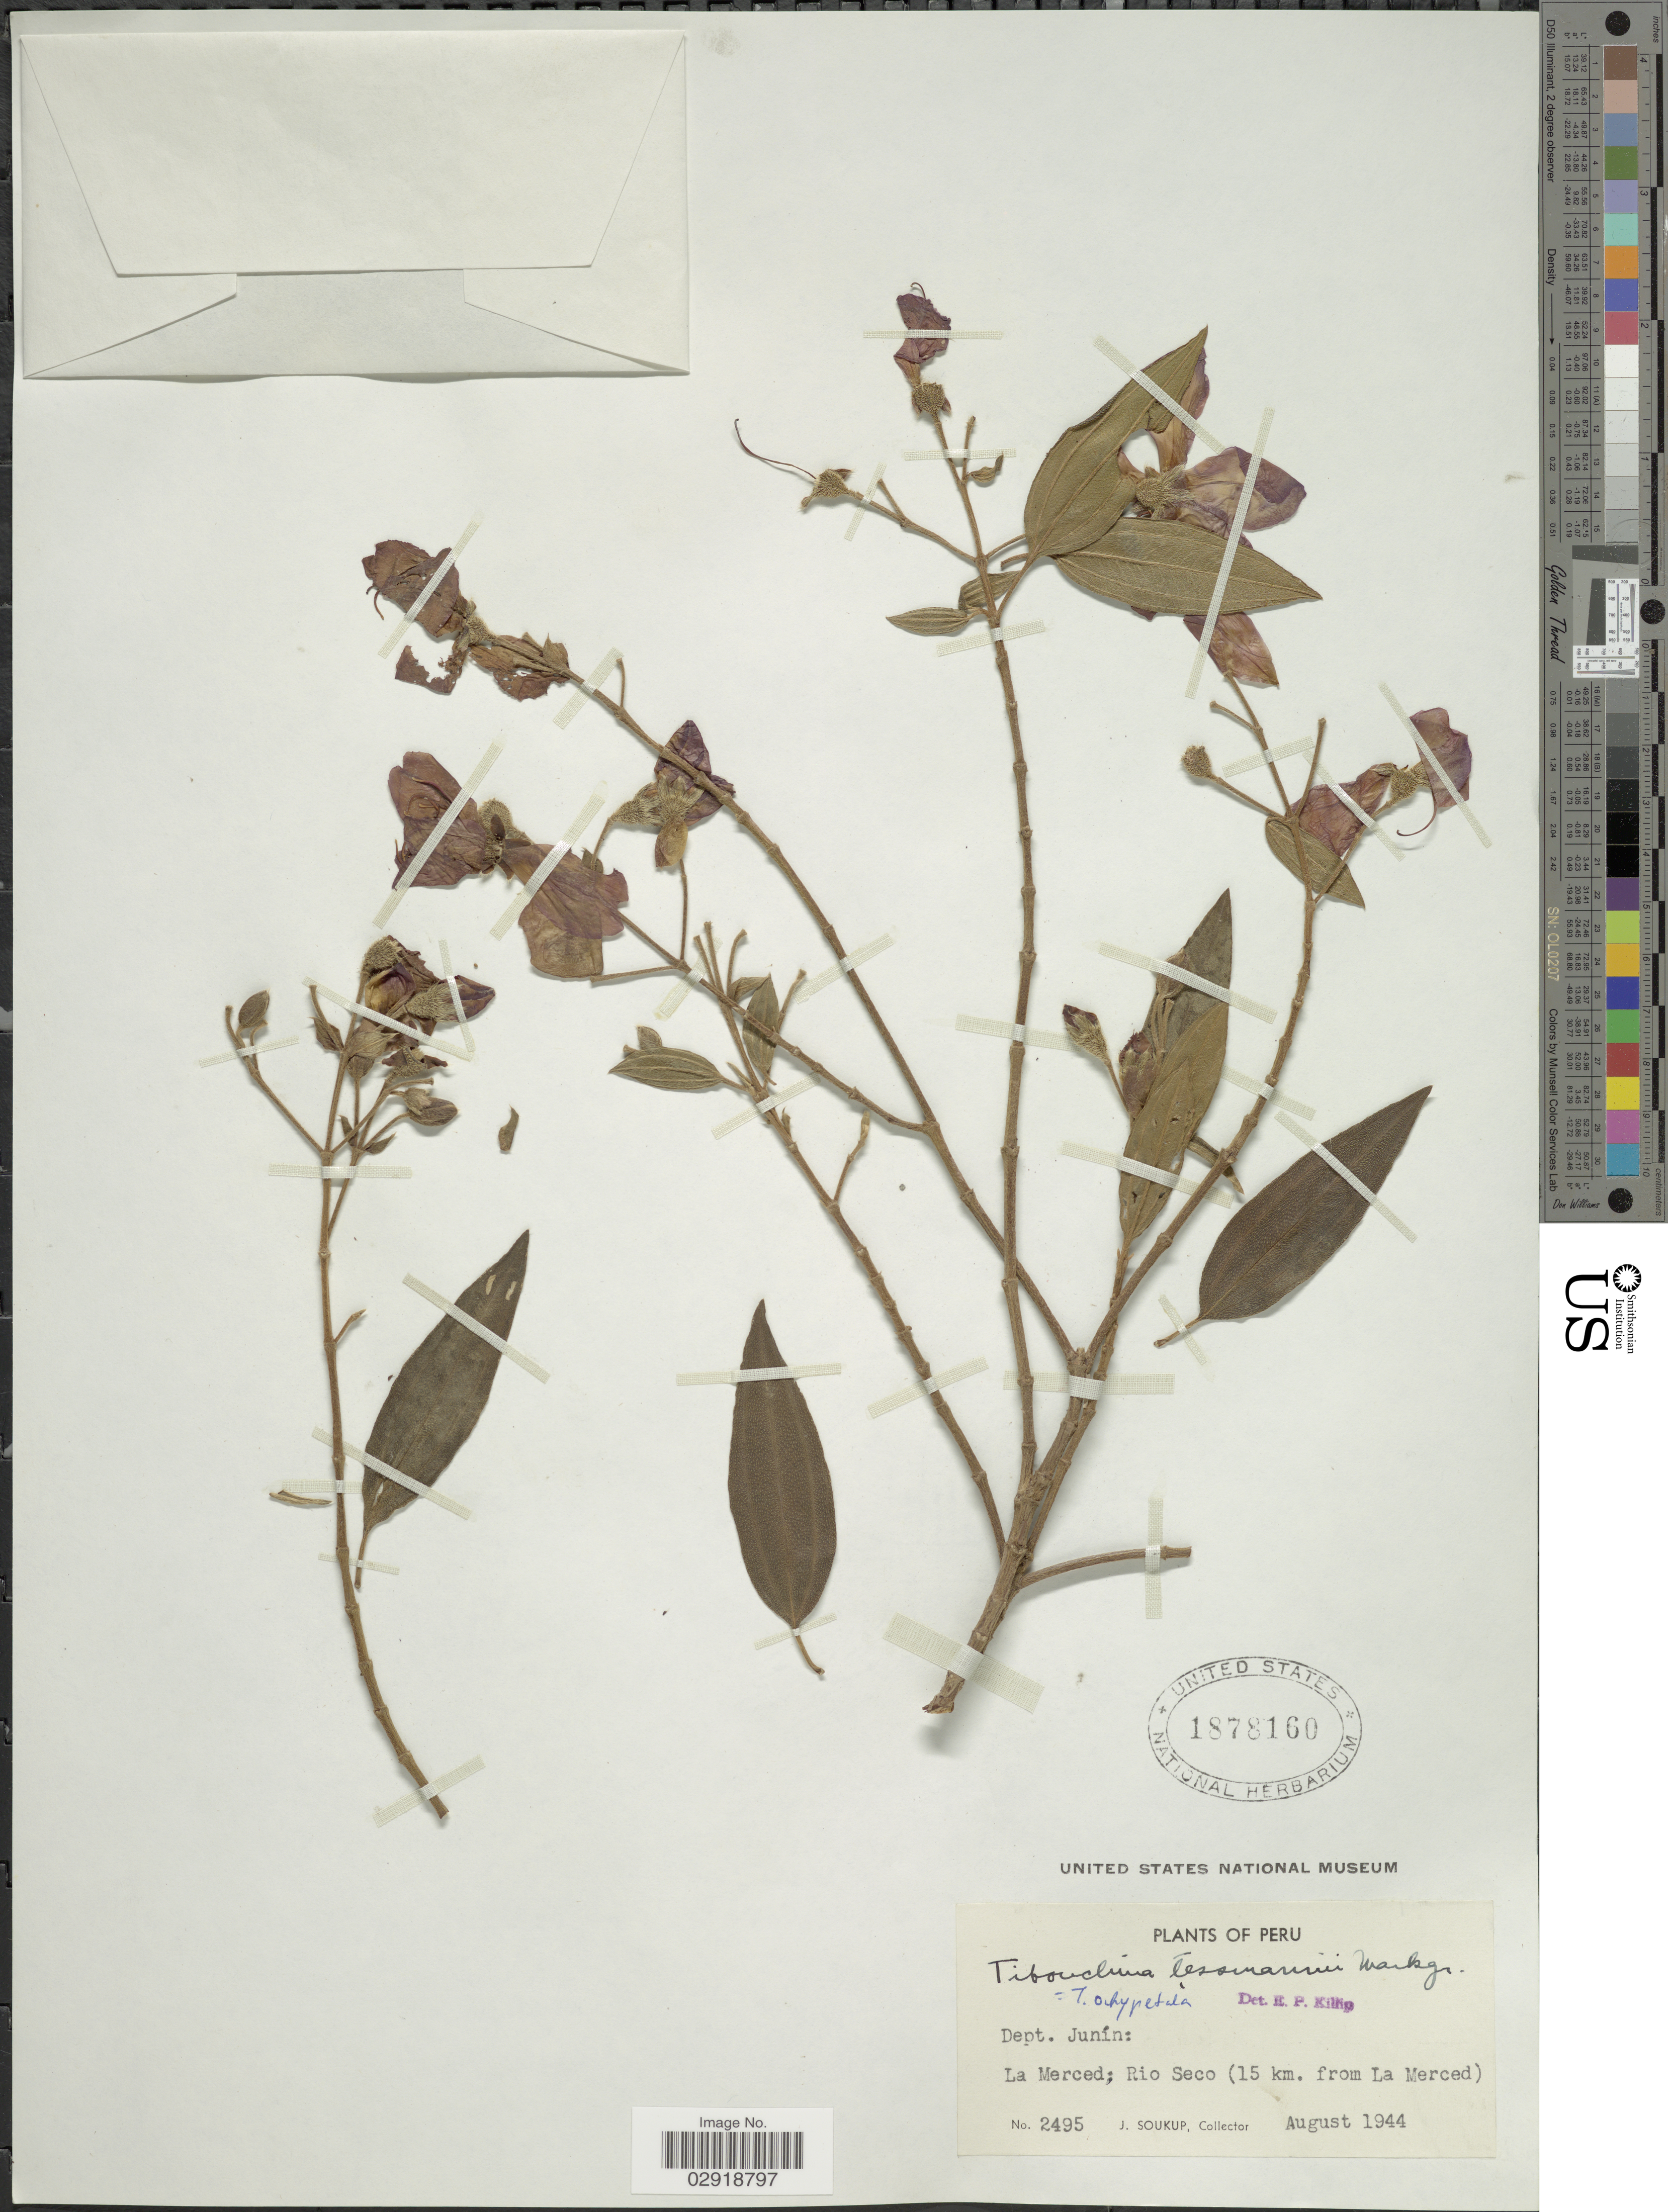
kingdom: Plantae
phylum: Tracheophyta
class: Magnoliopsida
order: Myrtales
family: Melastomataceae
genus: Pleroma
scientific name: Pleroma ochypetalum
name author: (Ruiz & Pav.) D. Don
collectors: J. Soukop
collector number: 2495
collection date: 1944-08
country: Peru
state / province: Junín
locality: Dept. Junín: La Merced; Rio Seco (15 km. from La Merced).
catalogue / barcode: US 1878160